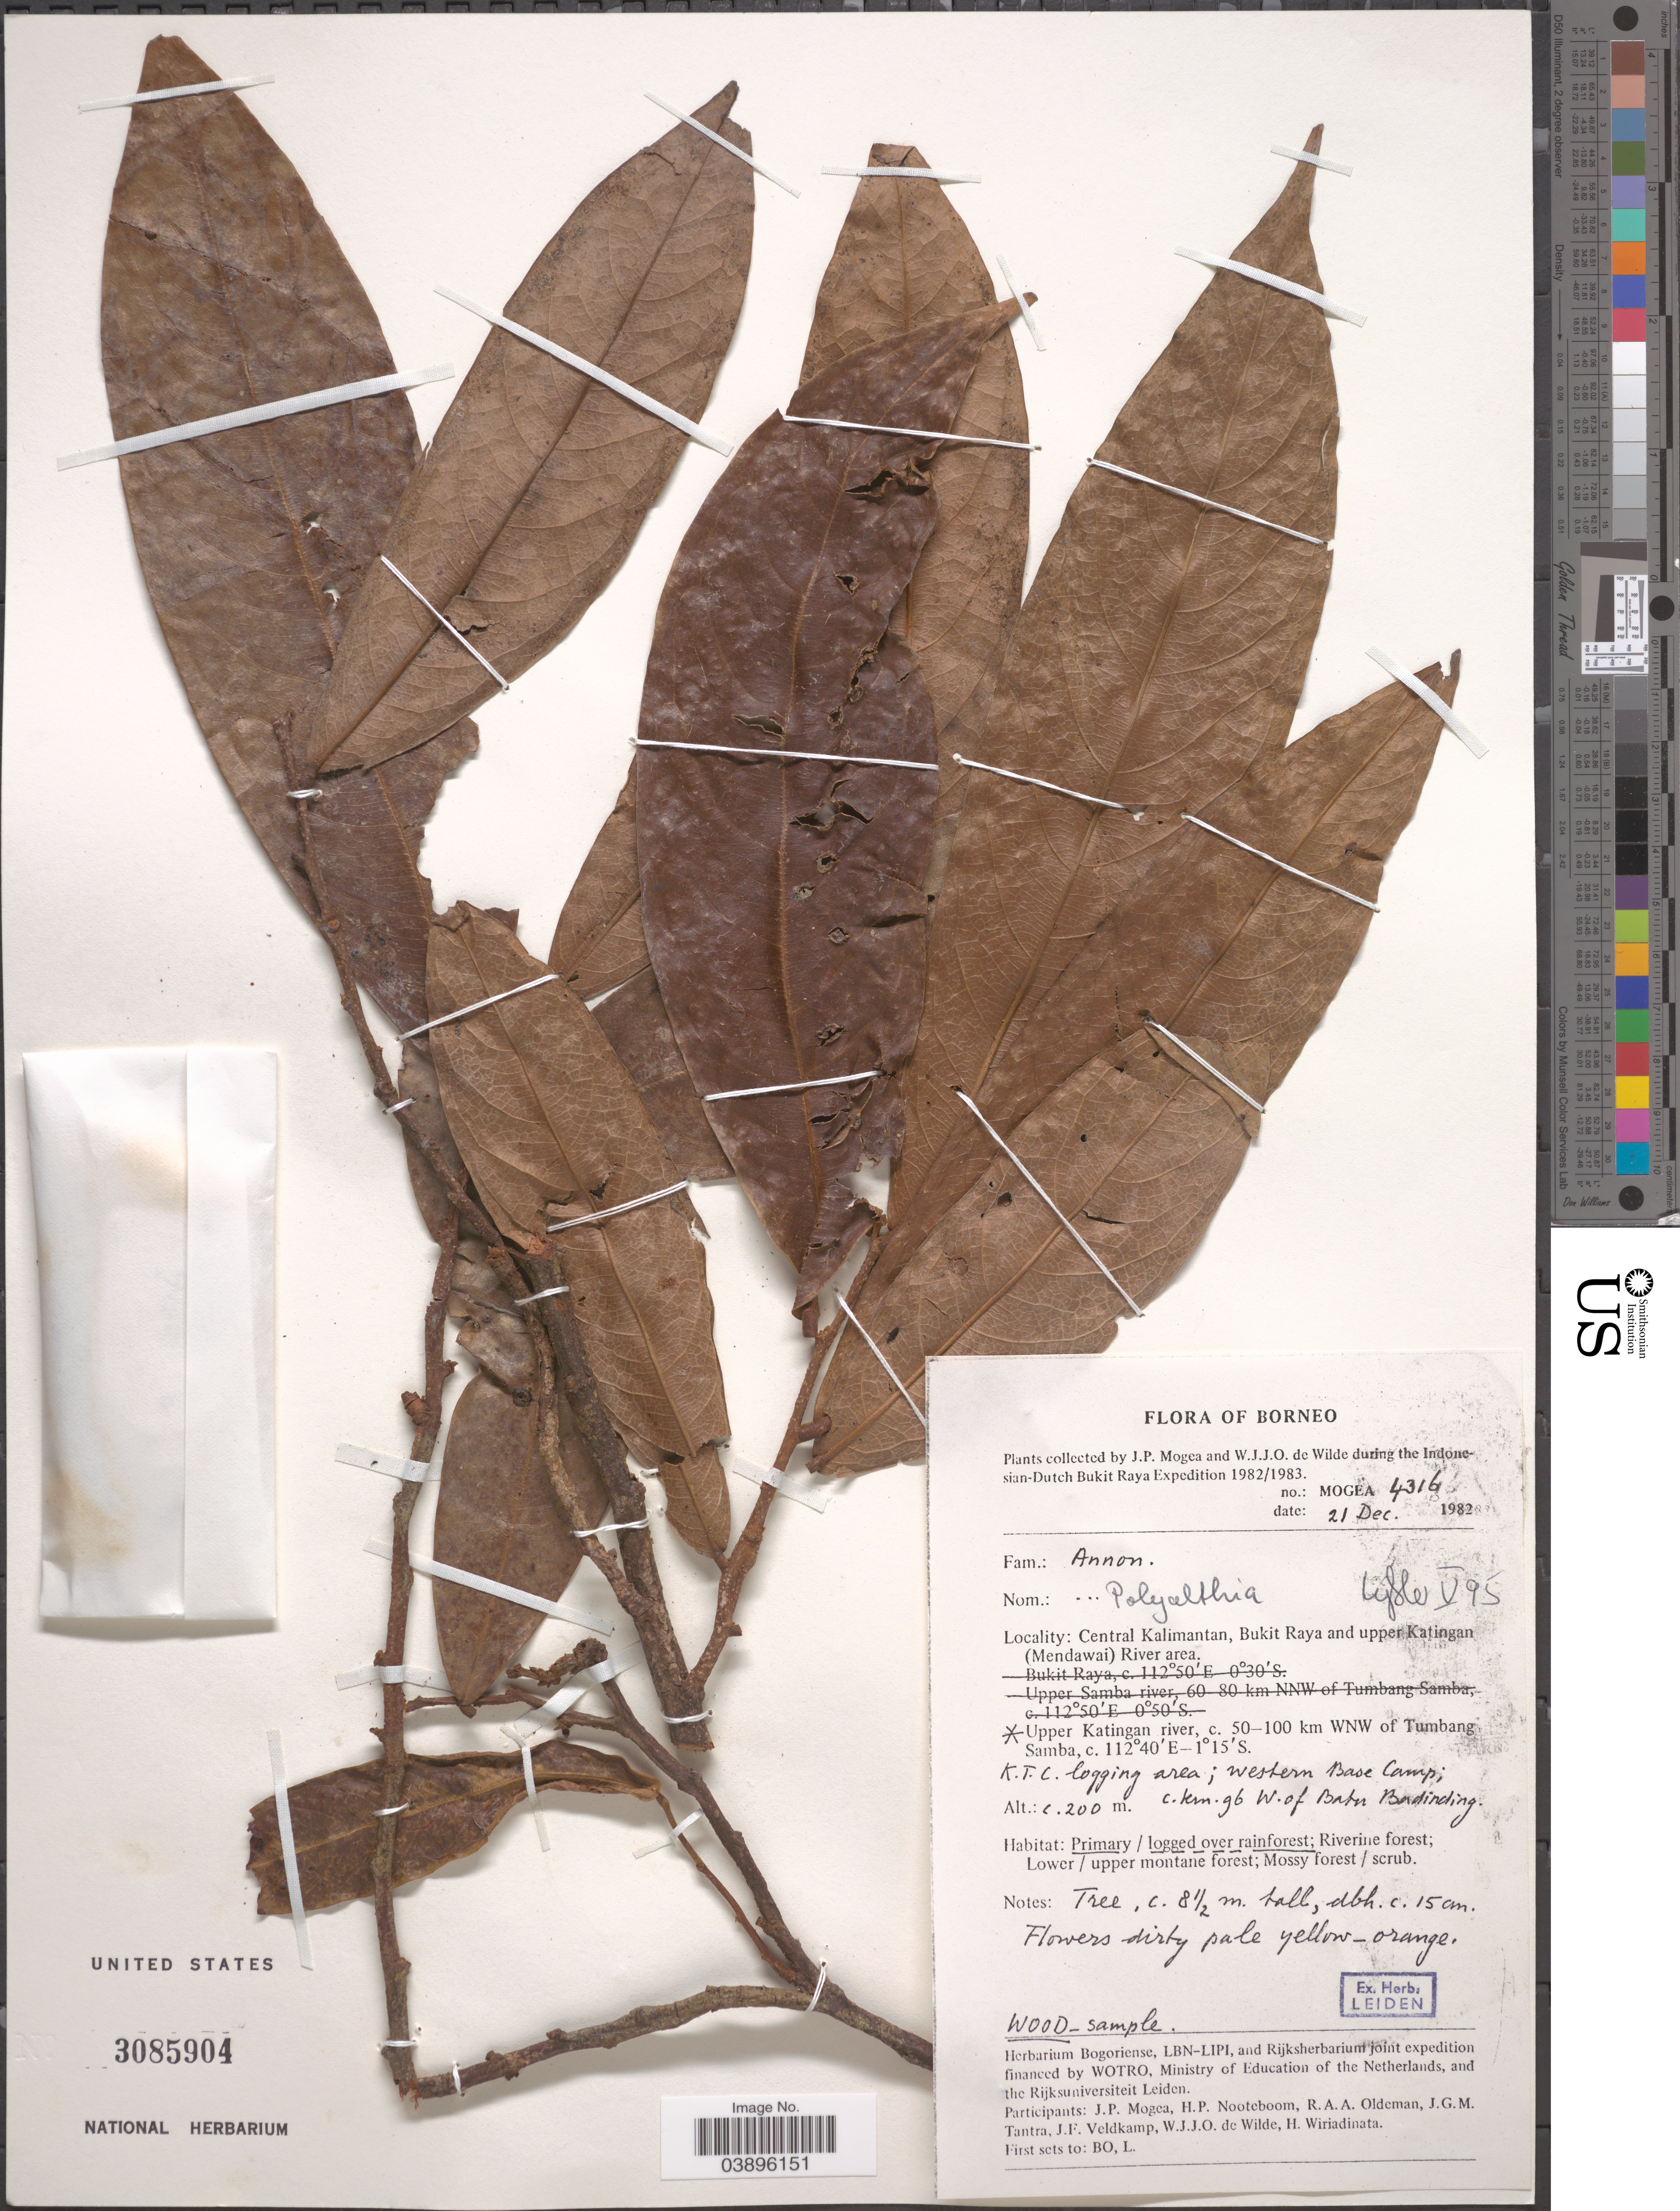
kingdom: Plantae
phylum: Tracheophyta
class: Magnoliopsida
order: Magnoliales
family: Annonaceae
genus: Polyalthia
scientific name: Polyalthia sp.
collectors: J. Mogea & W. J. de Wilde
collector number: MOGEA4316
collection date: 1982-12-21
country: Indonesia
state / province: Kalimantan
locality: Borneo. Central Kalimantan, Bukit Raya and upper Katingan (Mendawai) River area. Upper Katingan river, c. 50-100 km WNW of Tumbang Samba. K.T.C. logging area; western Base Camp; c. km 96 W. of Batu Banding.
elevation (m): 200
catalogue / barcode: US 3085904